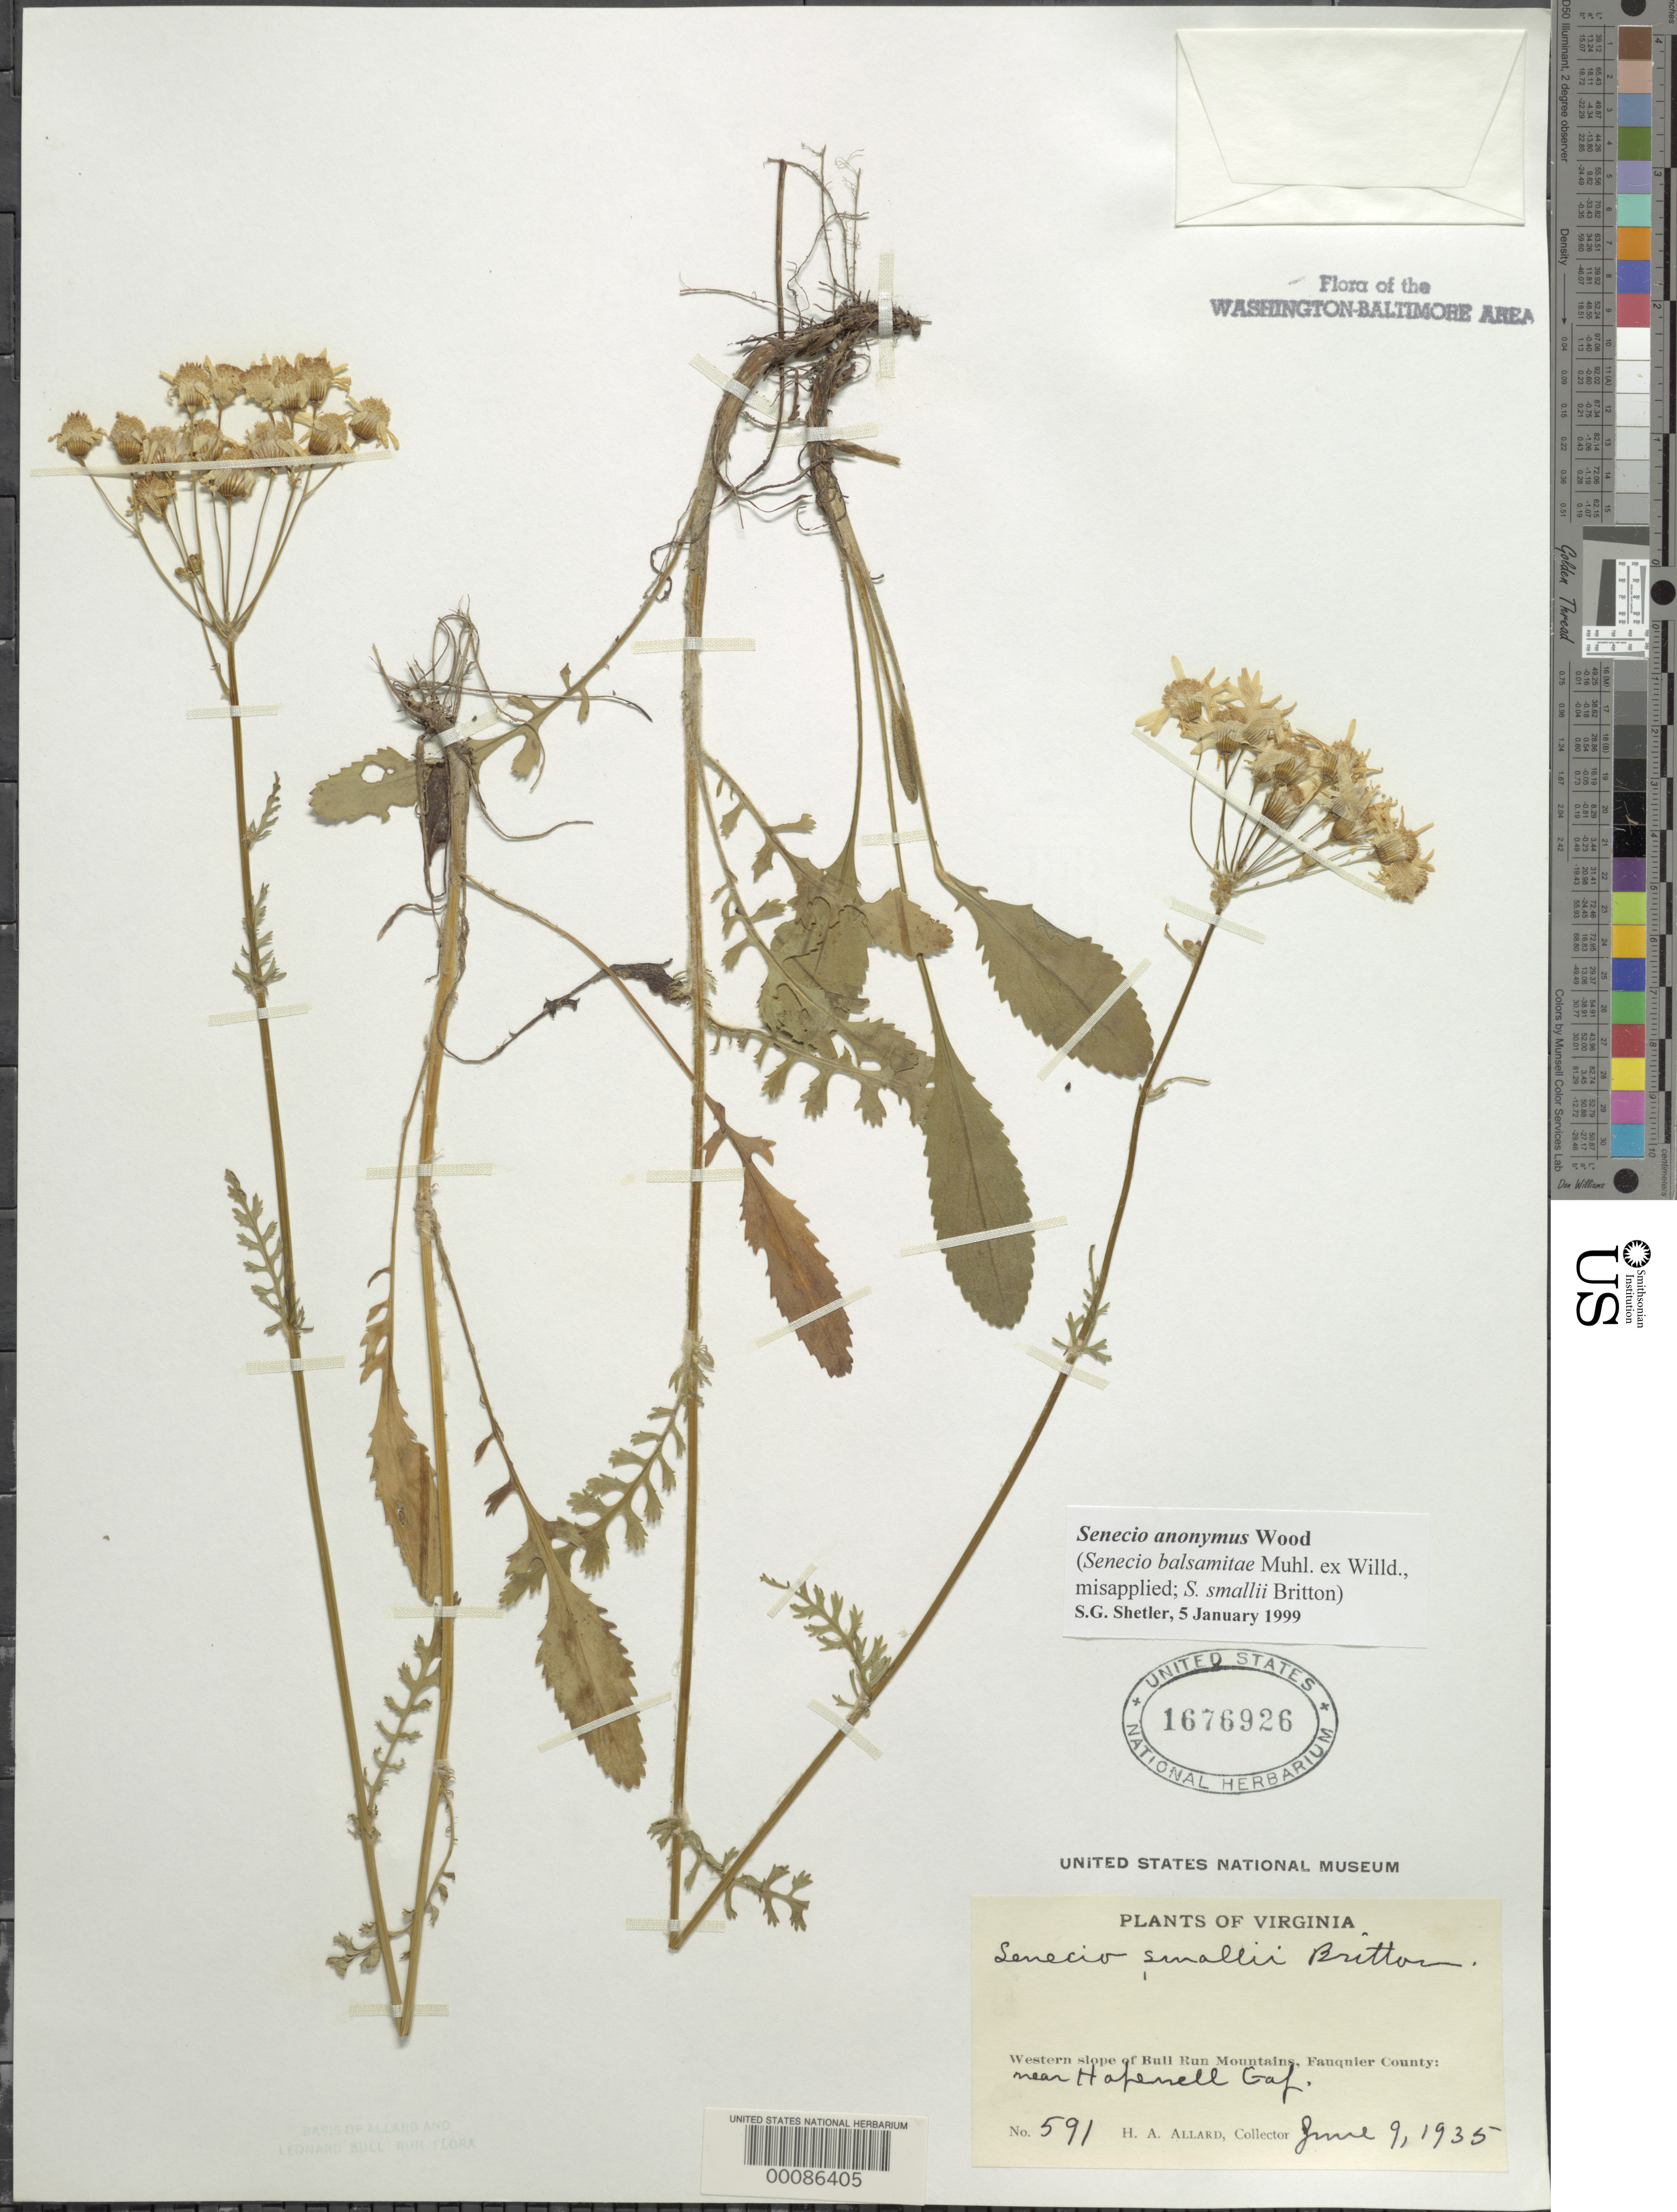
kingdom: Plantae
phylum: Tracheophyta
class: Magnoliopsida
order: Asterales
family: Asteraceae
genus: Packera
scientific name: Packera anonyma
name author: (Alph. Wood) W.A. Weber & Á. Löve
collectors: H. A. Allard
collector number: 591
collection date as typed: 09 Jun 1935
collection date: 1935-06-09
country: United States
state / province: Virginia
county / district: Fauquier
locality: Near Hopewell Gap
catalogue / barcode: US 1676926